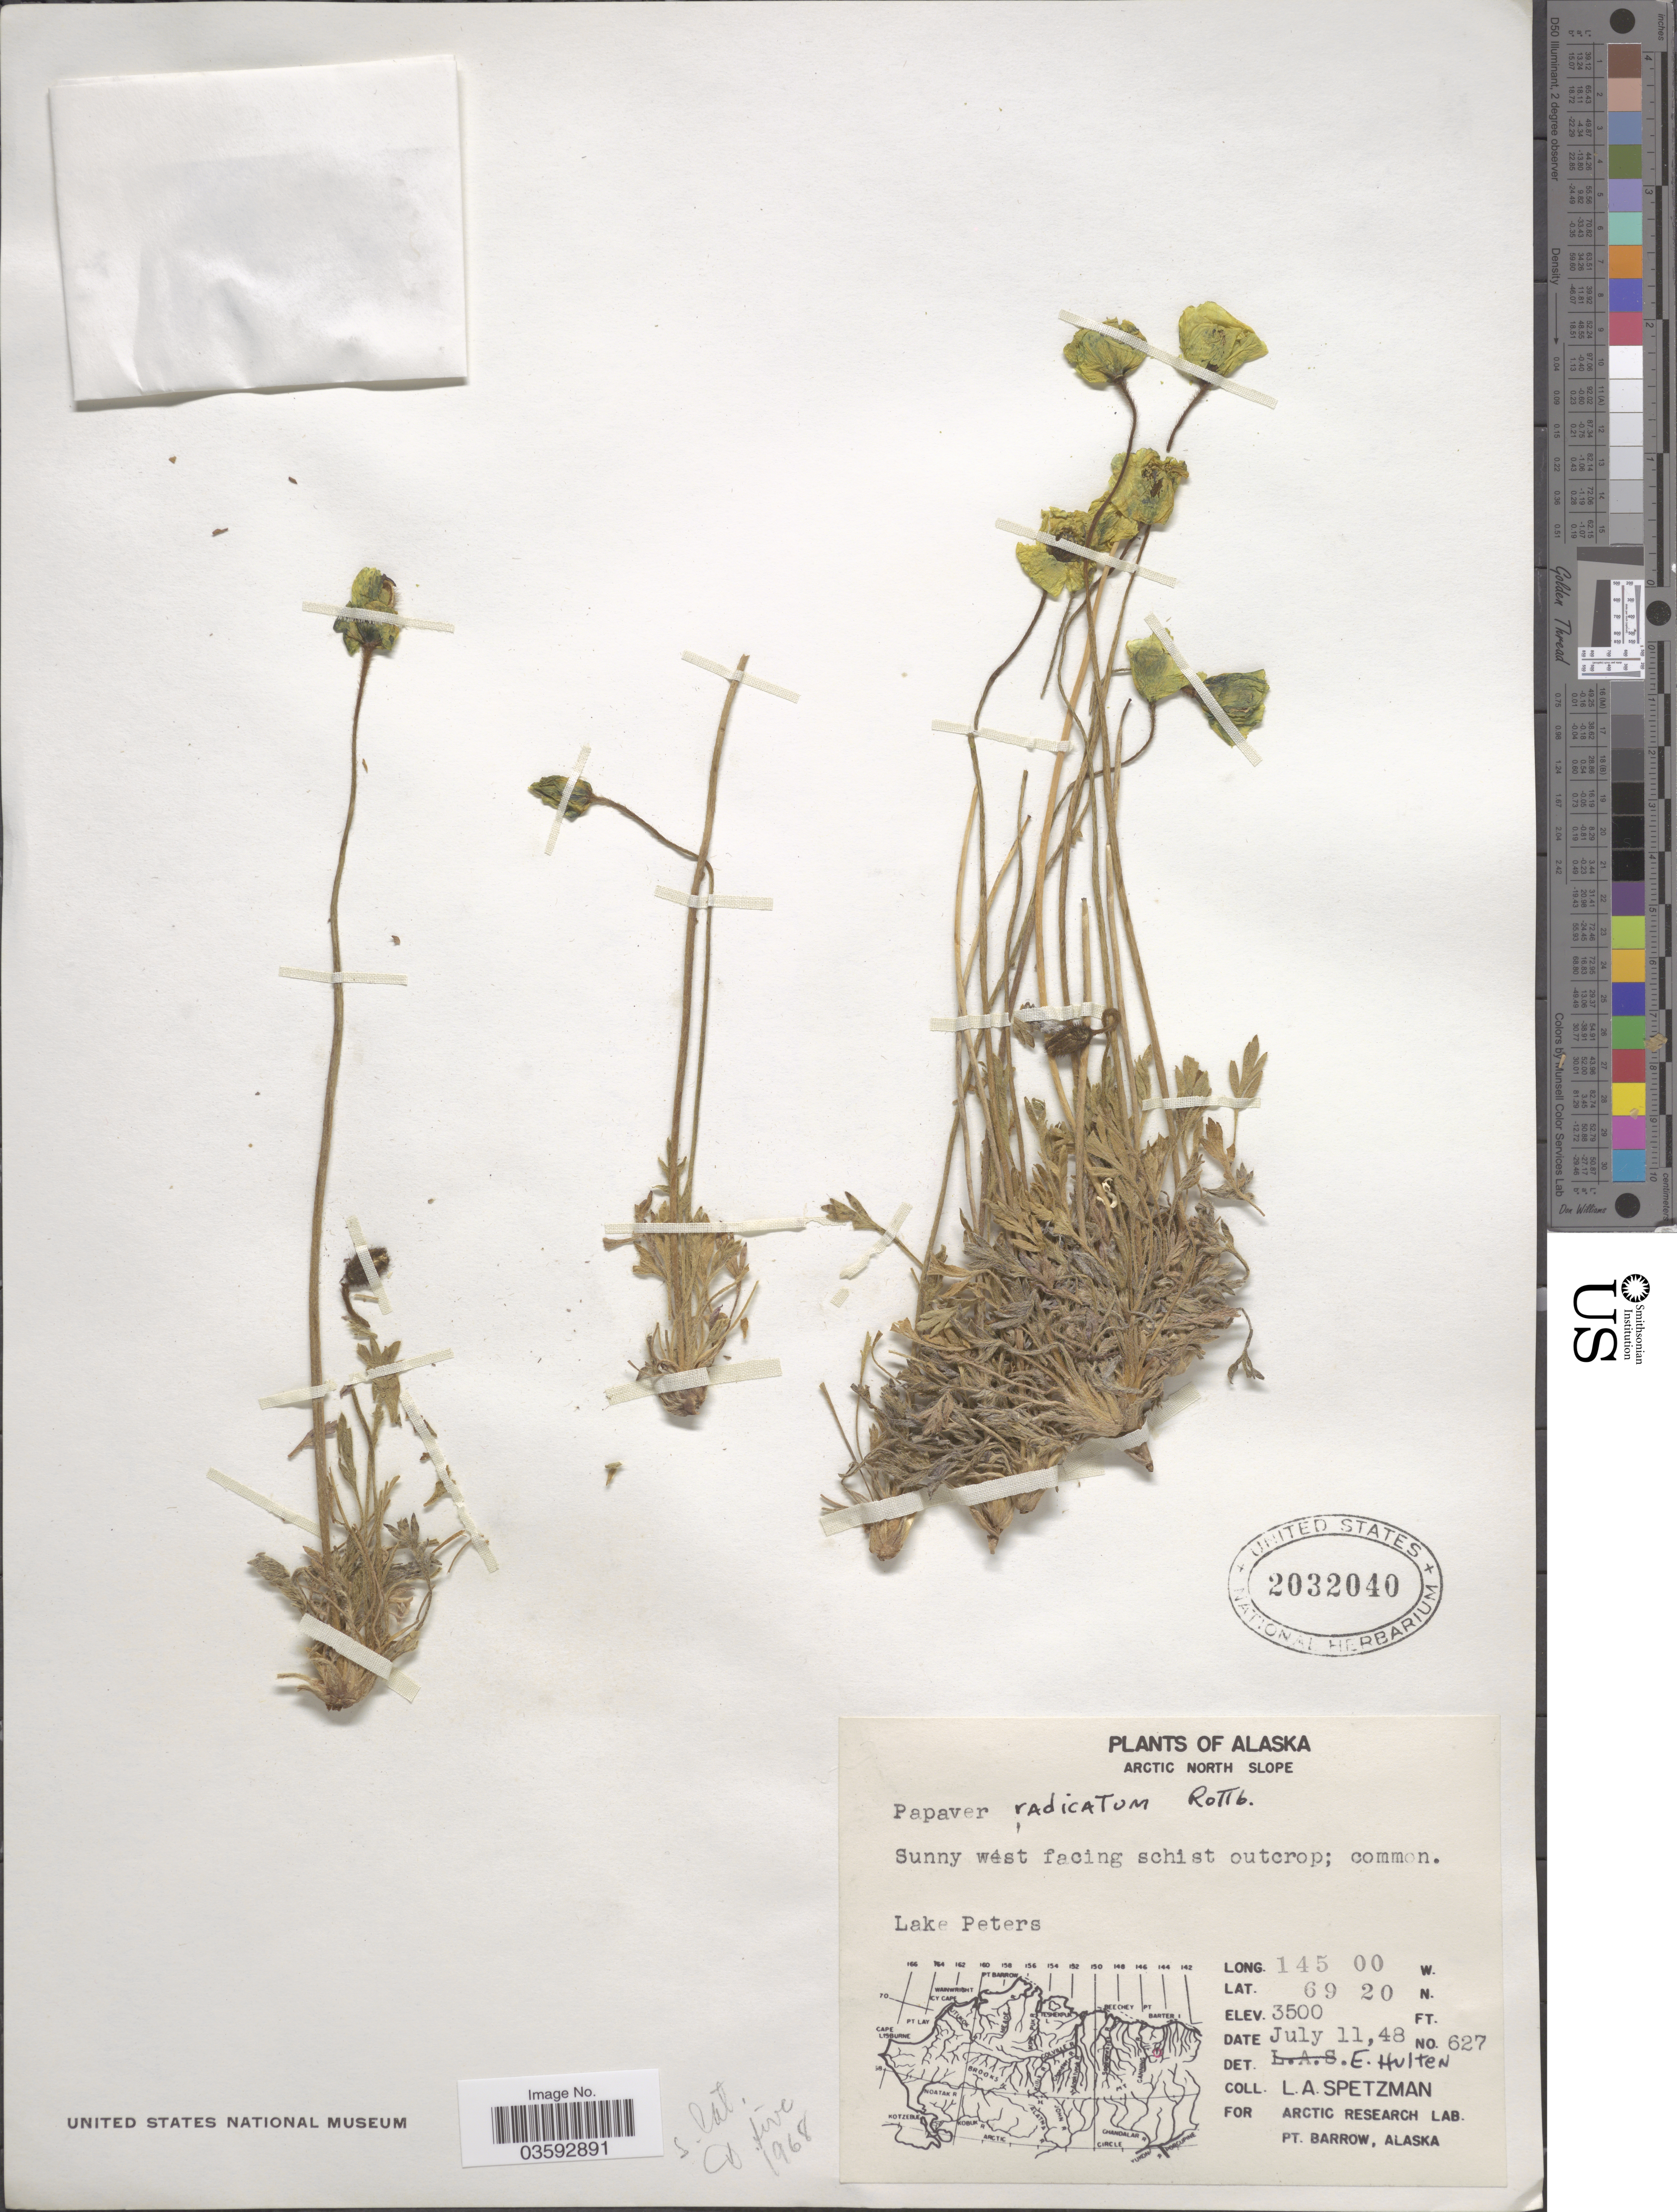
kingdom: Plantae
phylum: Tracheophyta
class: Magnoliopsida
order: Ranunculales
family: Papaveraceae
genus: Papaver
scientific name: Papaver radicatum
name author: Rottb.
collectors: L. Spetzman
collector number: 627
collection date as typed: Transcribed d/m/y: 11/7/48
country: United States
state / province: Alaska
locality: Arctic North Slope. Lake Peters.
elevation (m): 1067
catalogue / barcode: US 2032040